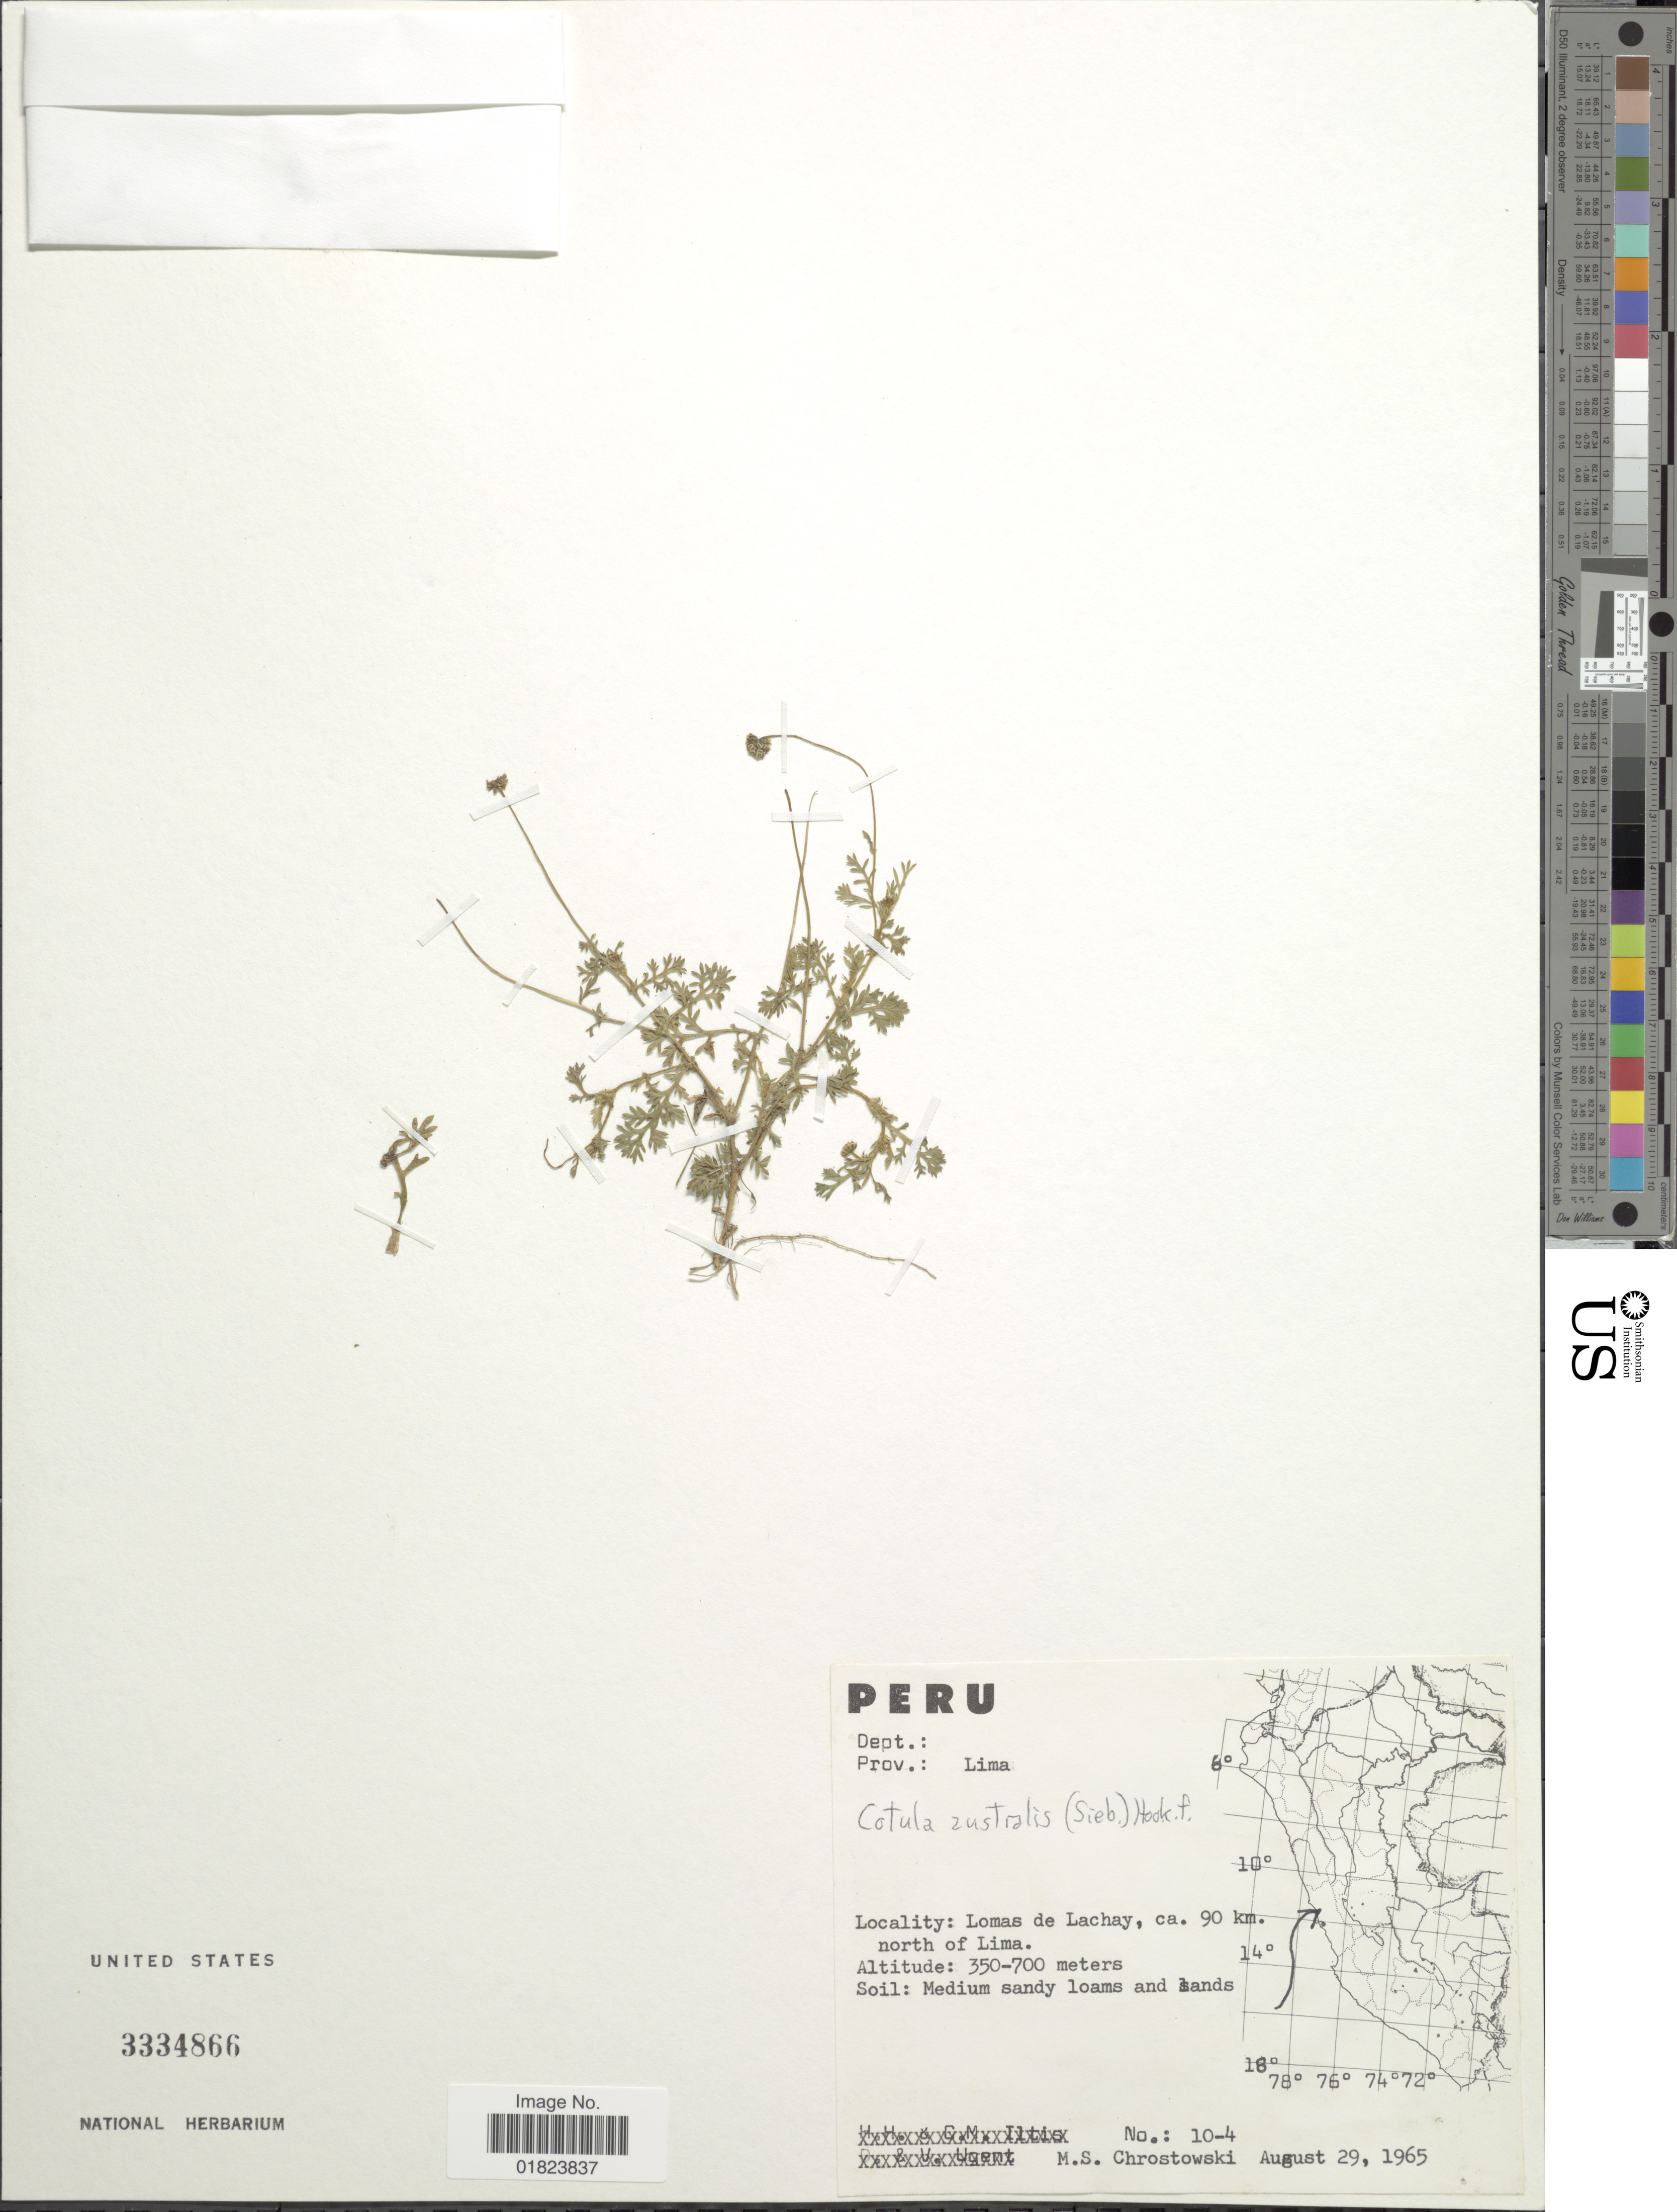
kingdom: Plantae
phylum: Tracheophyta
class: Magnoliopsida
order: Asterales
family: Asteraceae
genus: Cotula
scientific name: Cotula australis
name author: (Sieber ex Spreng.) Hook. f.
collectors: M. Chrostowski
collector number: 10-4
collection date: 1965-08-29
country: Peru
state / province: Lima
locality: Lomas de Lachay, ca. 90 km. north of Lima.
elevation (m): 350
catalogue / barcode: US 3334866